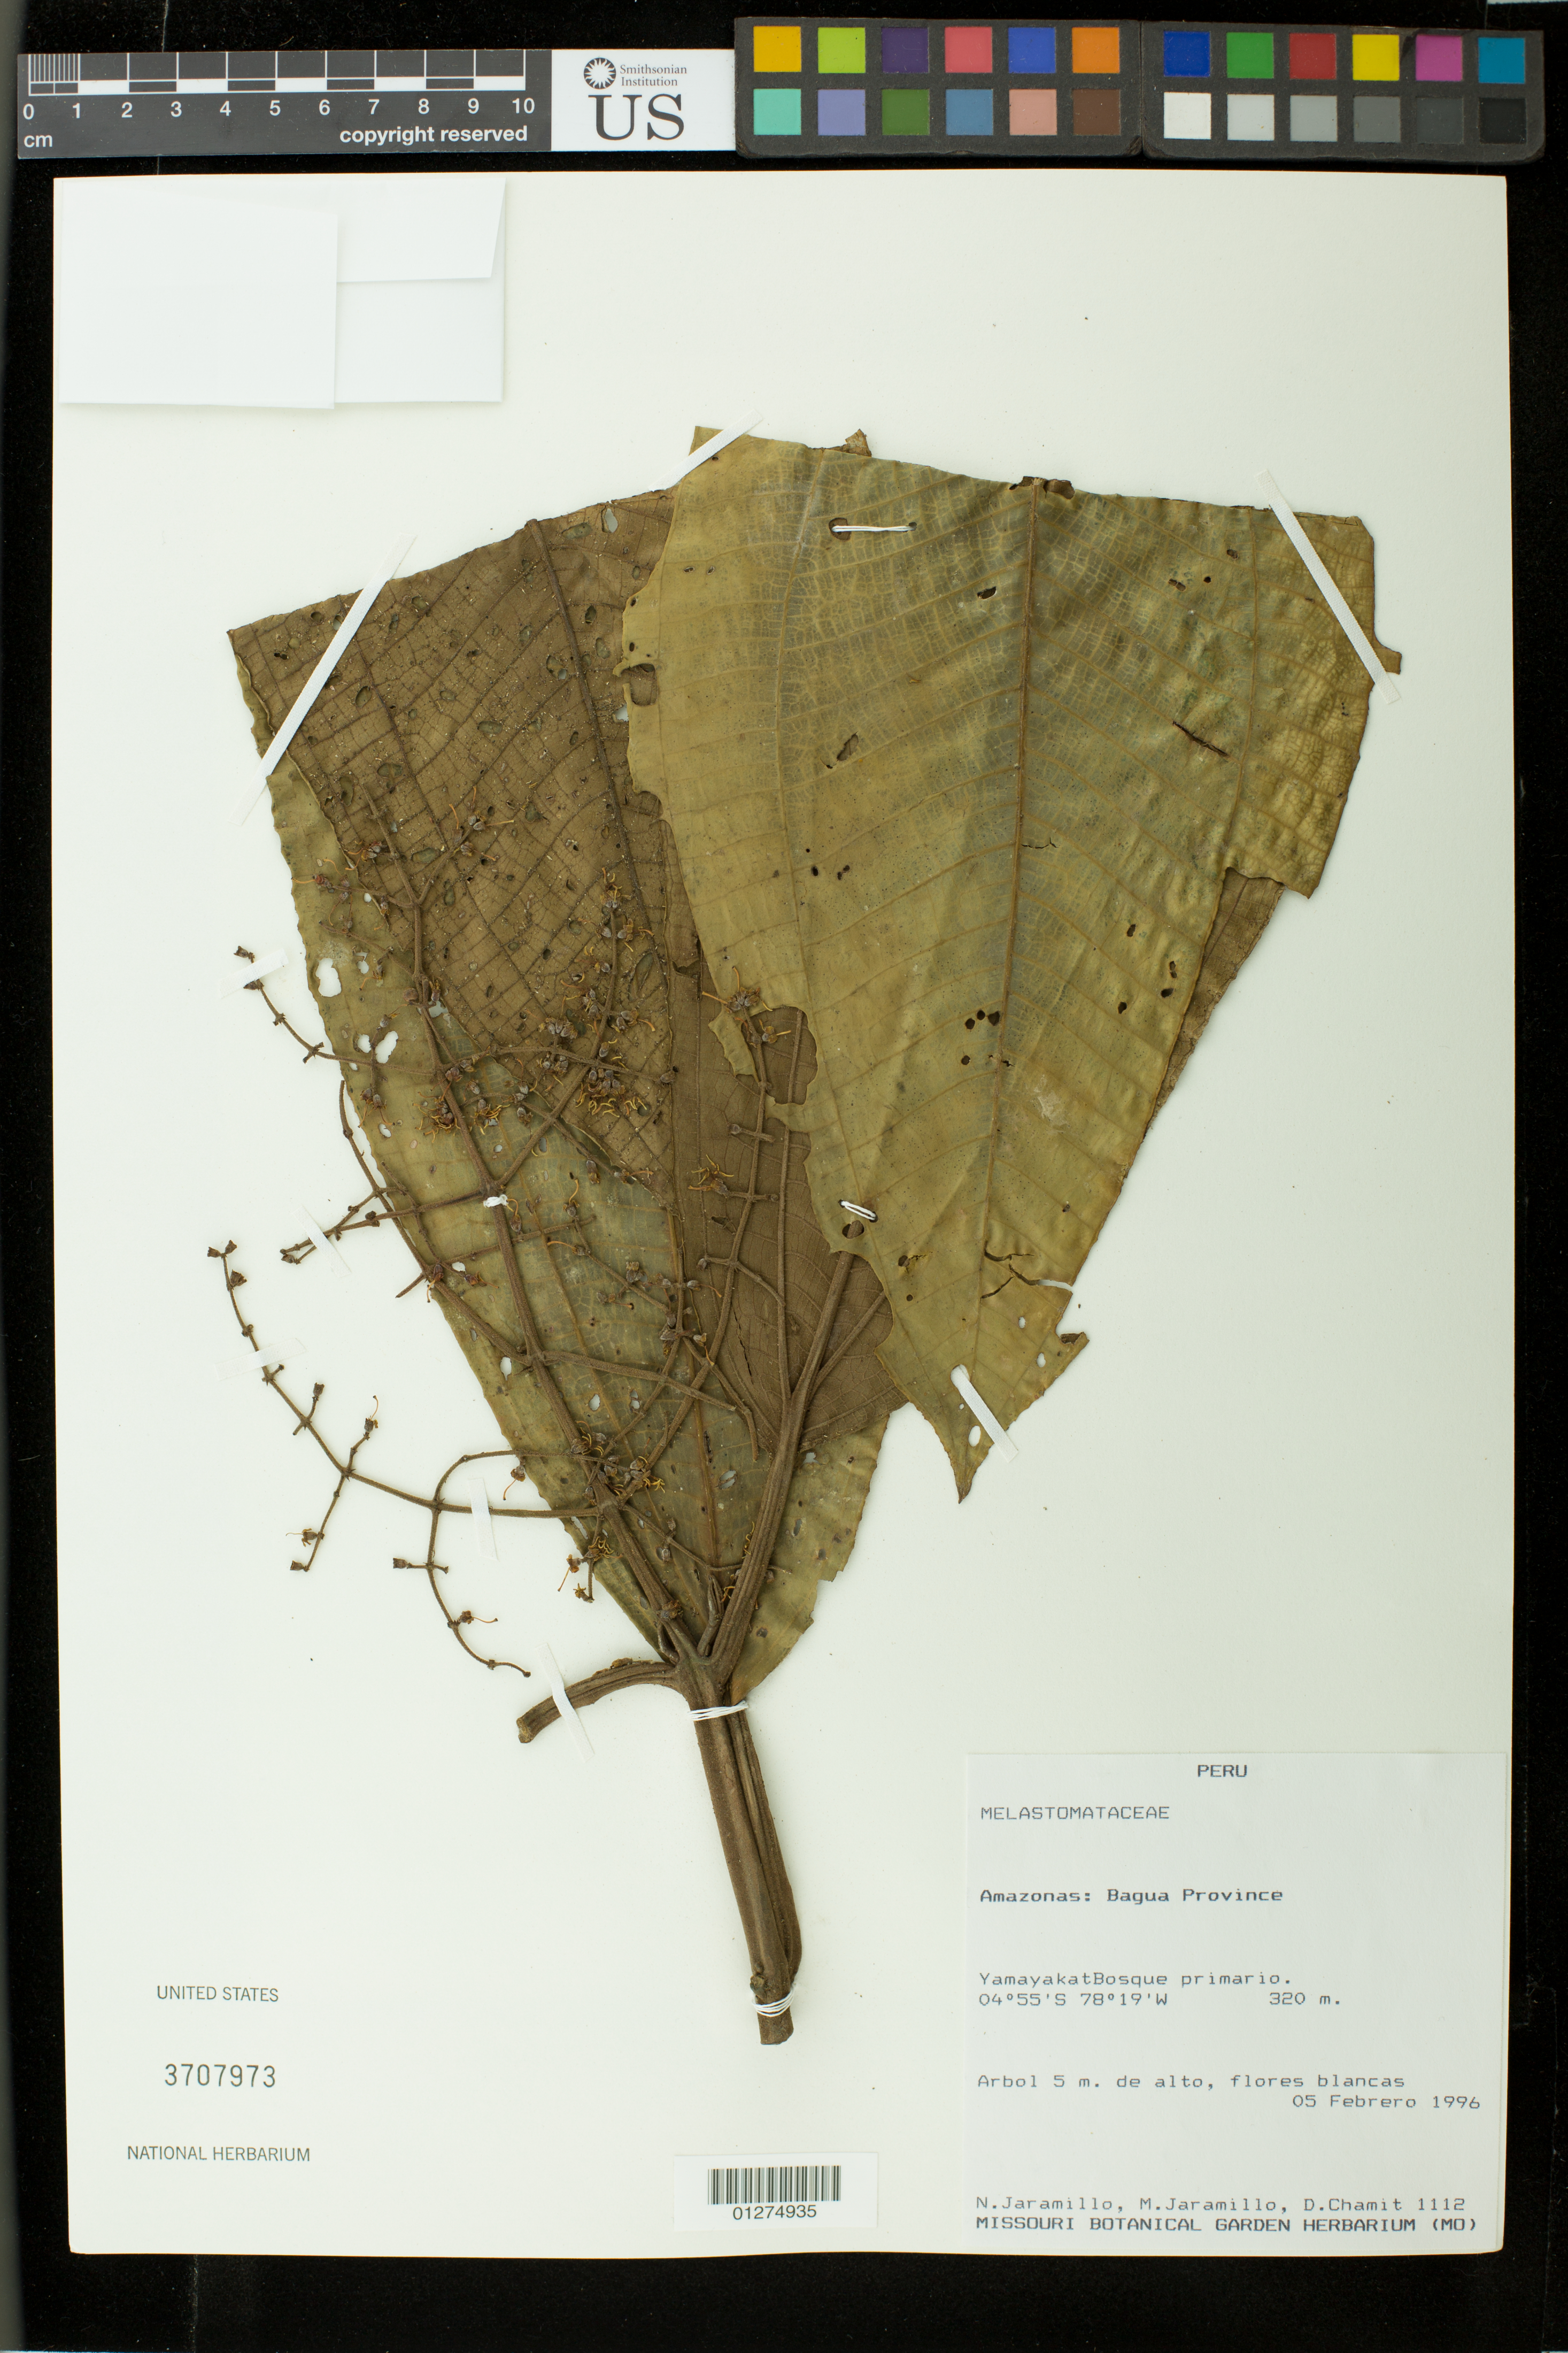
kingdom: Plantae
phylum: Tracheophyta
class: Magnoliopsida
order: Myrtales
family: Melastomataceae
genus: Miconia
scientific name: Miconia sp.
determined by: Michelangeli, F. A.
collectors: N. Jaramillo, M. Jaramillo & D. Chamit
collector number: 1112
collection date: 1996-02-05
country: Peru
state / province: Amazonas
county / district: Bagua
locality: Yamayakat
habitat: bosque primario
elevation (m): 320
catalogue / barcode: US 3707973